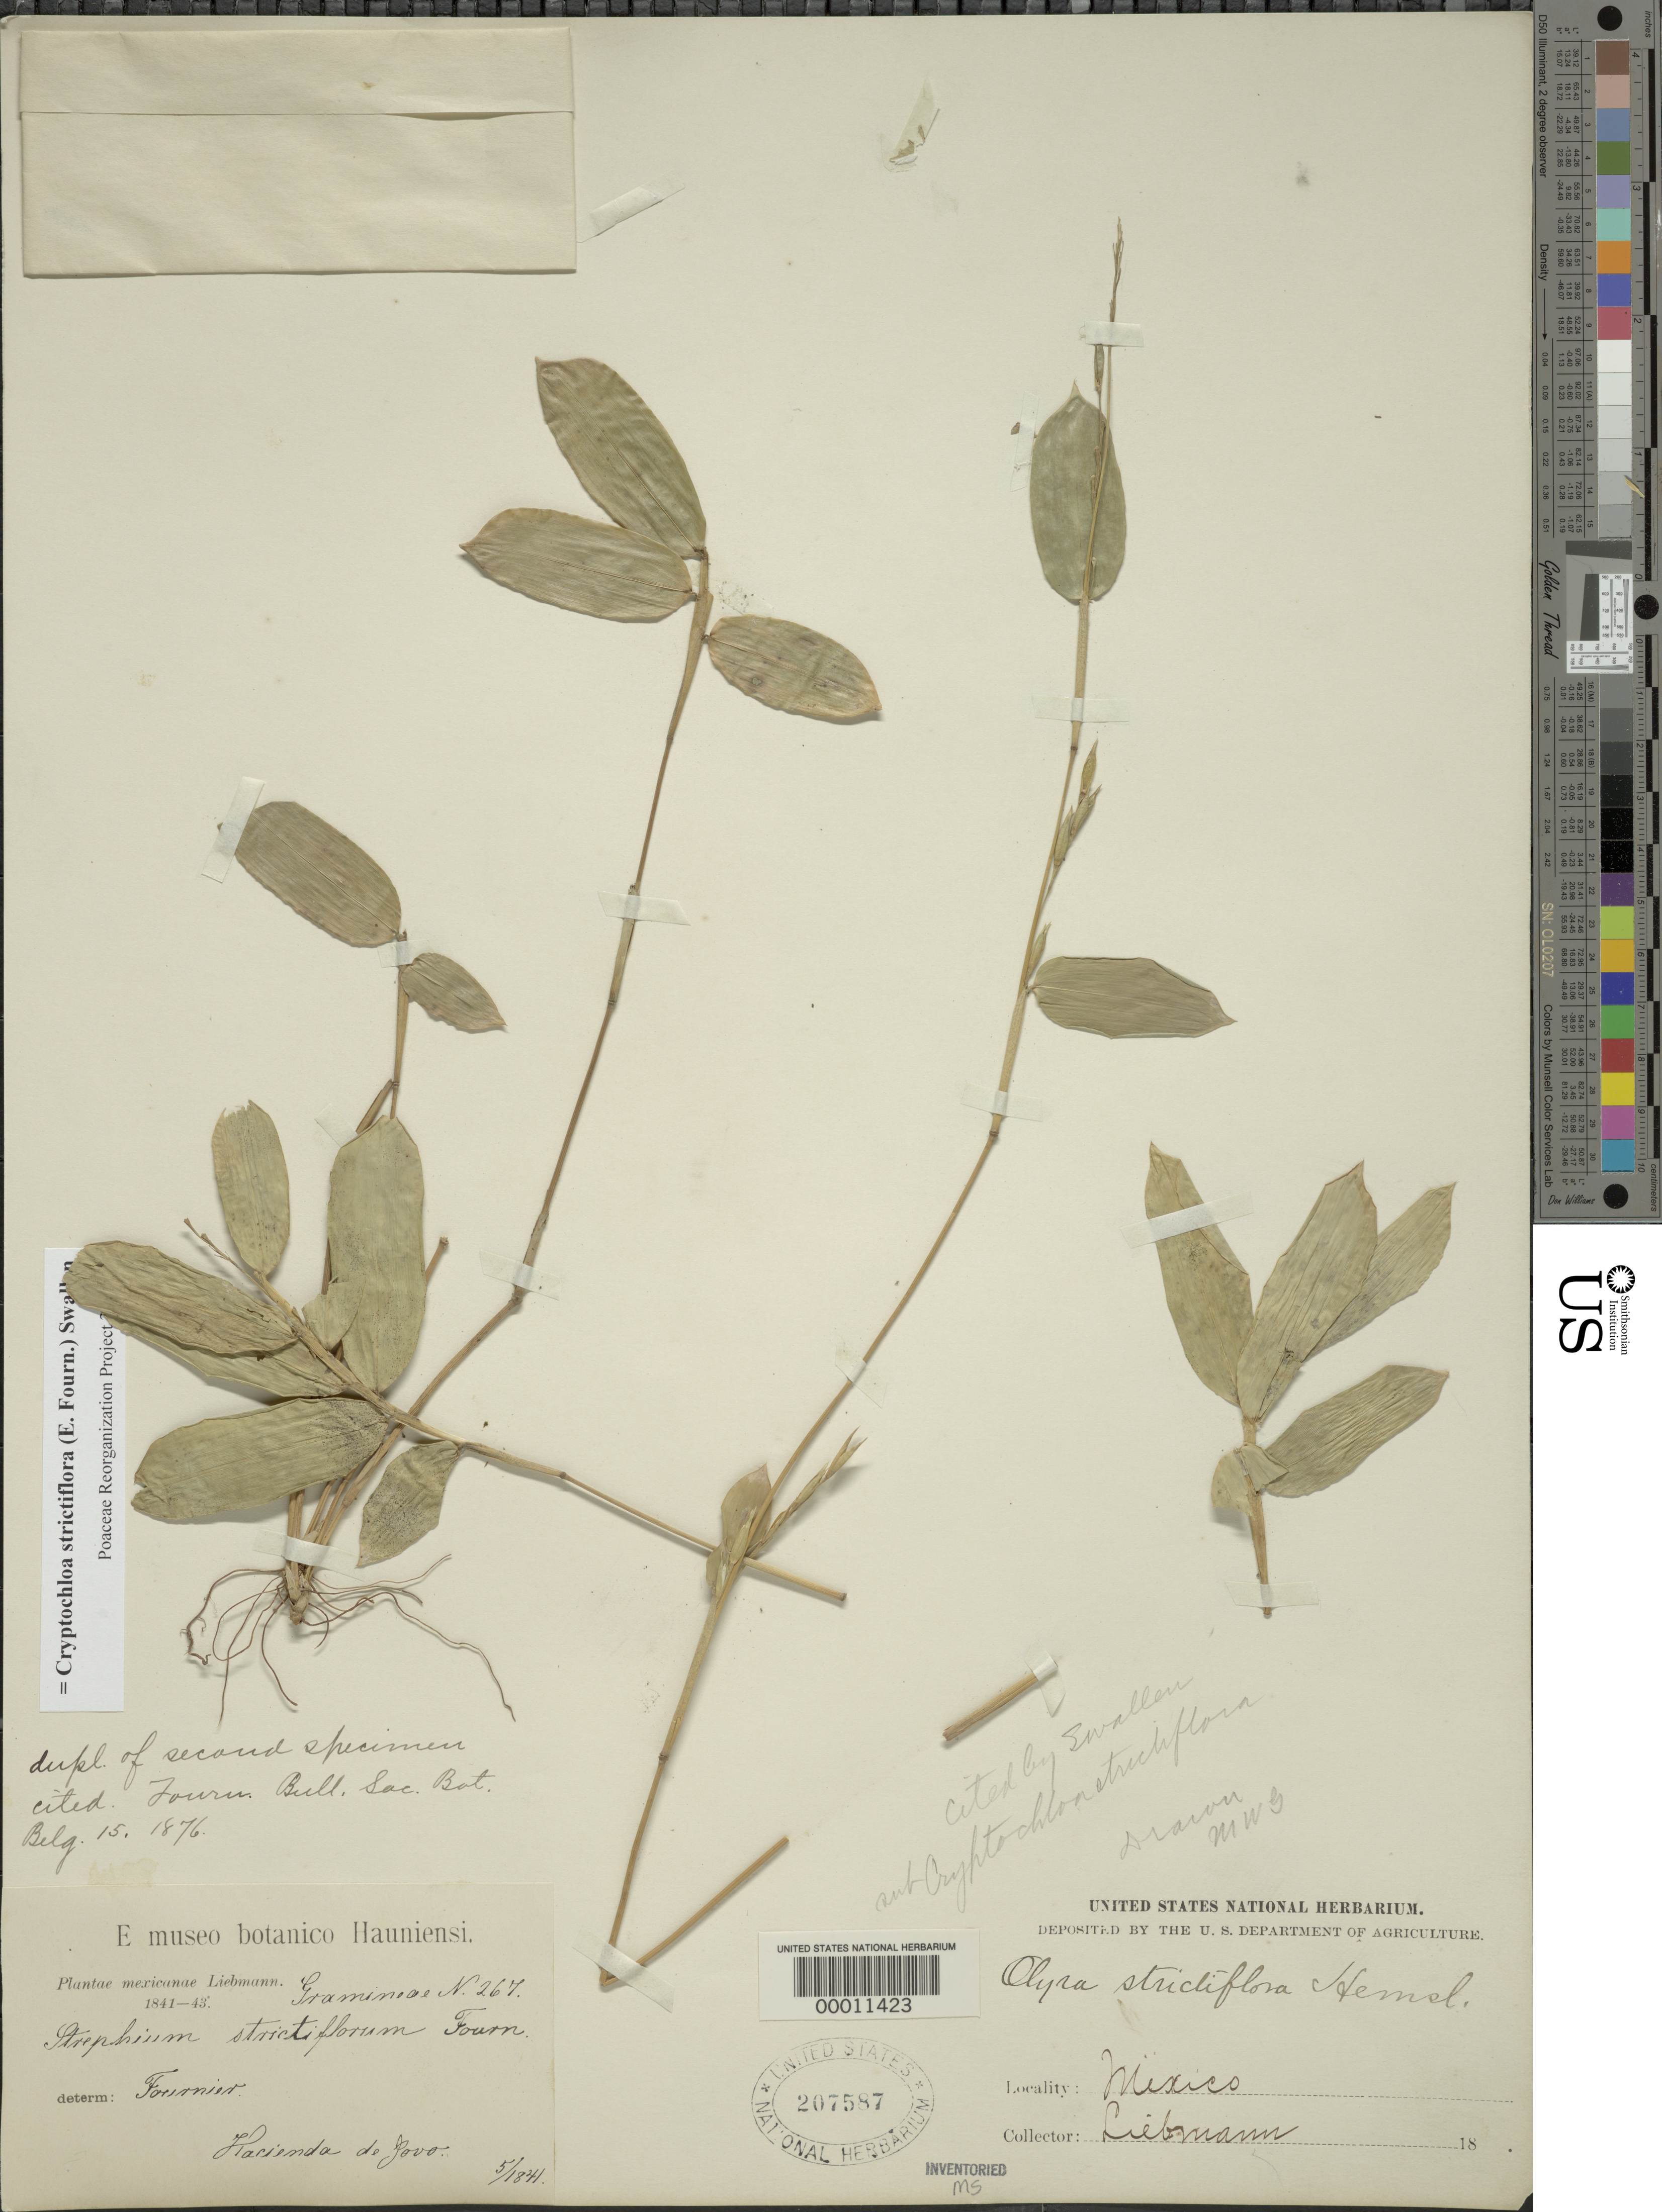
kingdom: Plantae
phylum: Tracheophyta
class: Liliopsida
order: Poales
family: Poaceae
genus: Cryptochloa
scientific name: Cryptochloa strictiflora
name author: (E. Fourn.) Swallen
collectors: F. M. Liebmann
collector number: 267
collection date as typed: May 1841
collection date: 1841-05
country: Mexico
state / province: Oaxaca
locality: Hacienda de Jovo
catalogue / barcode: US 207587